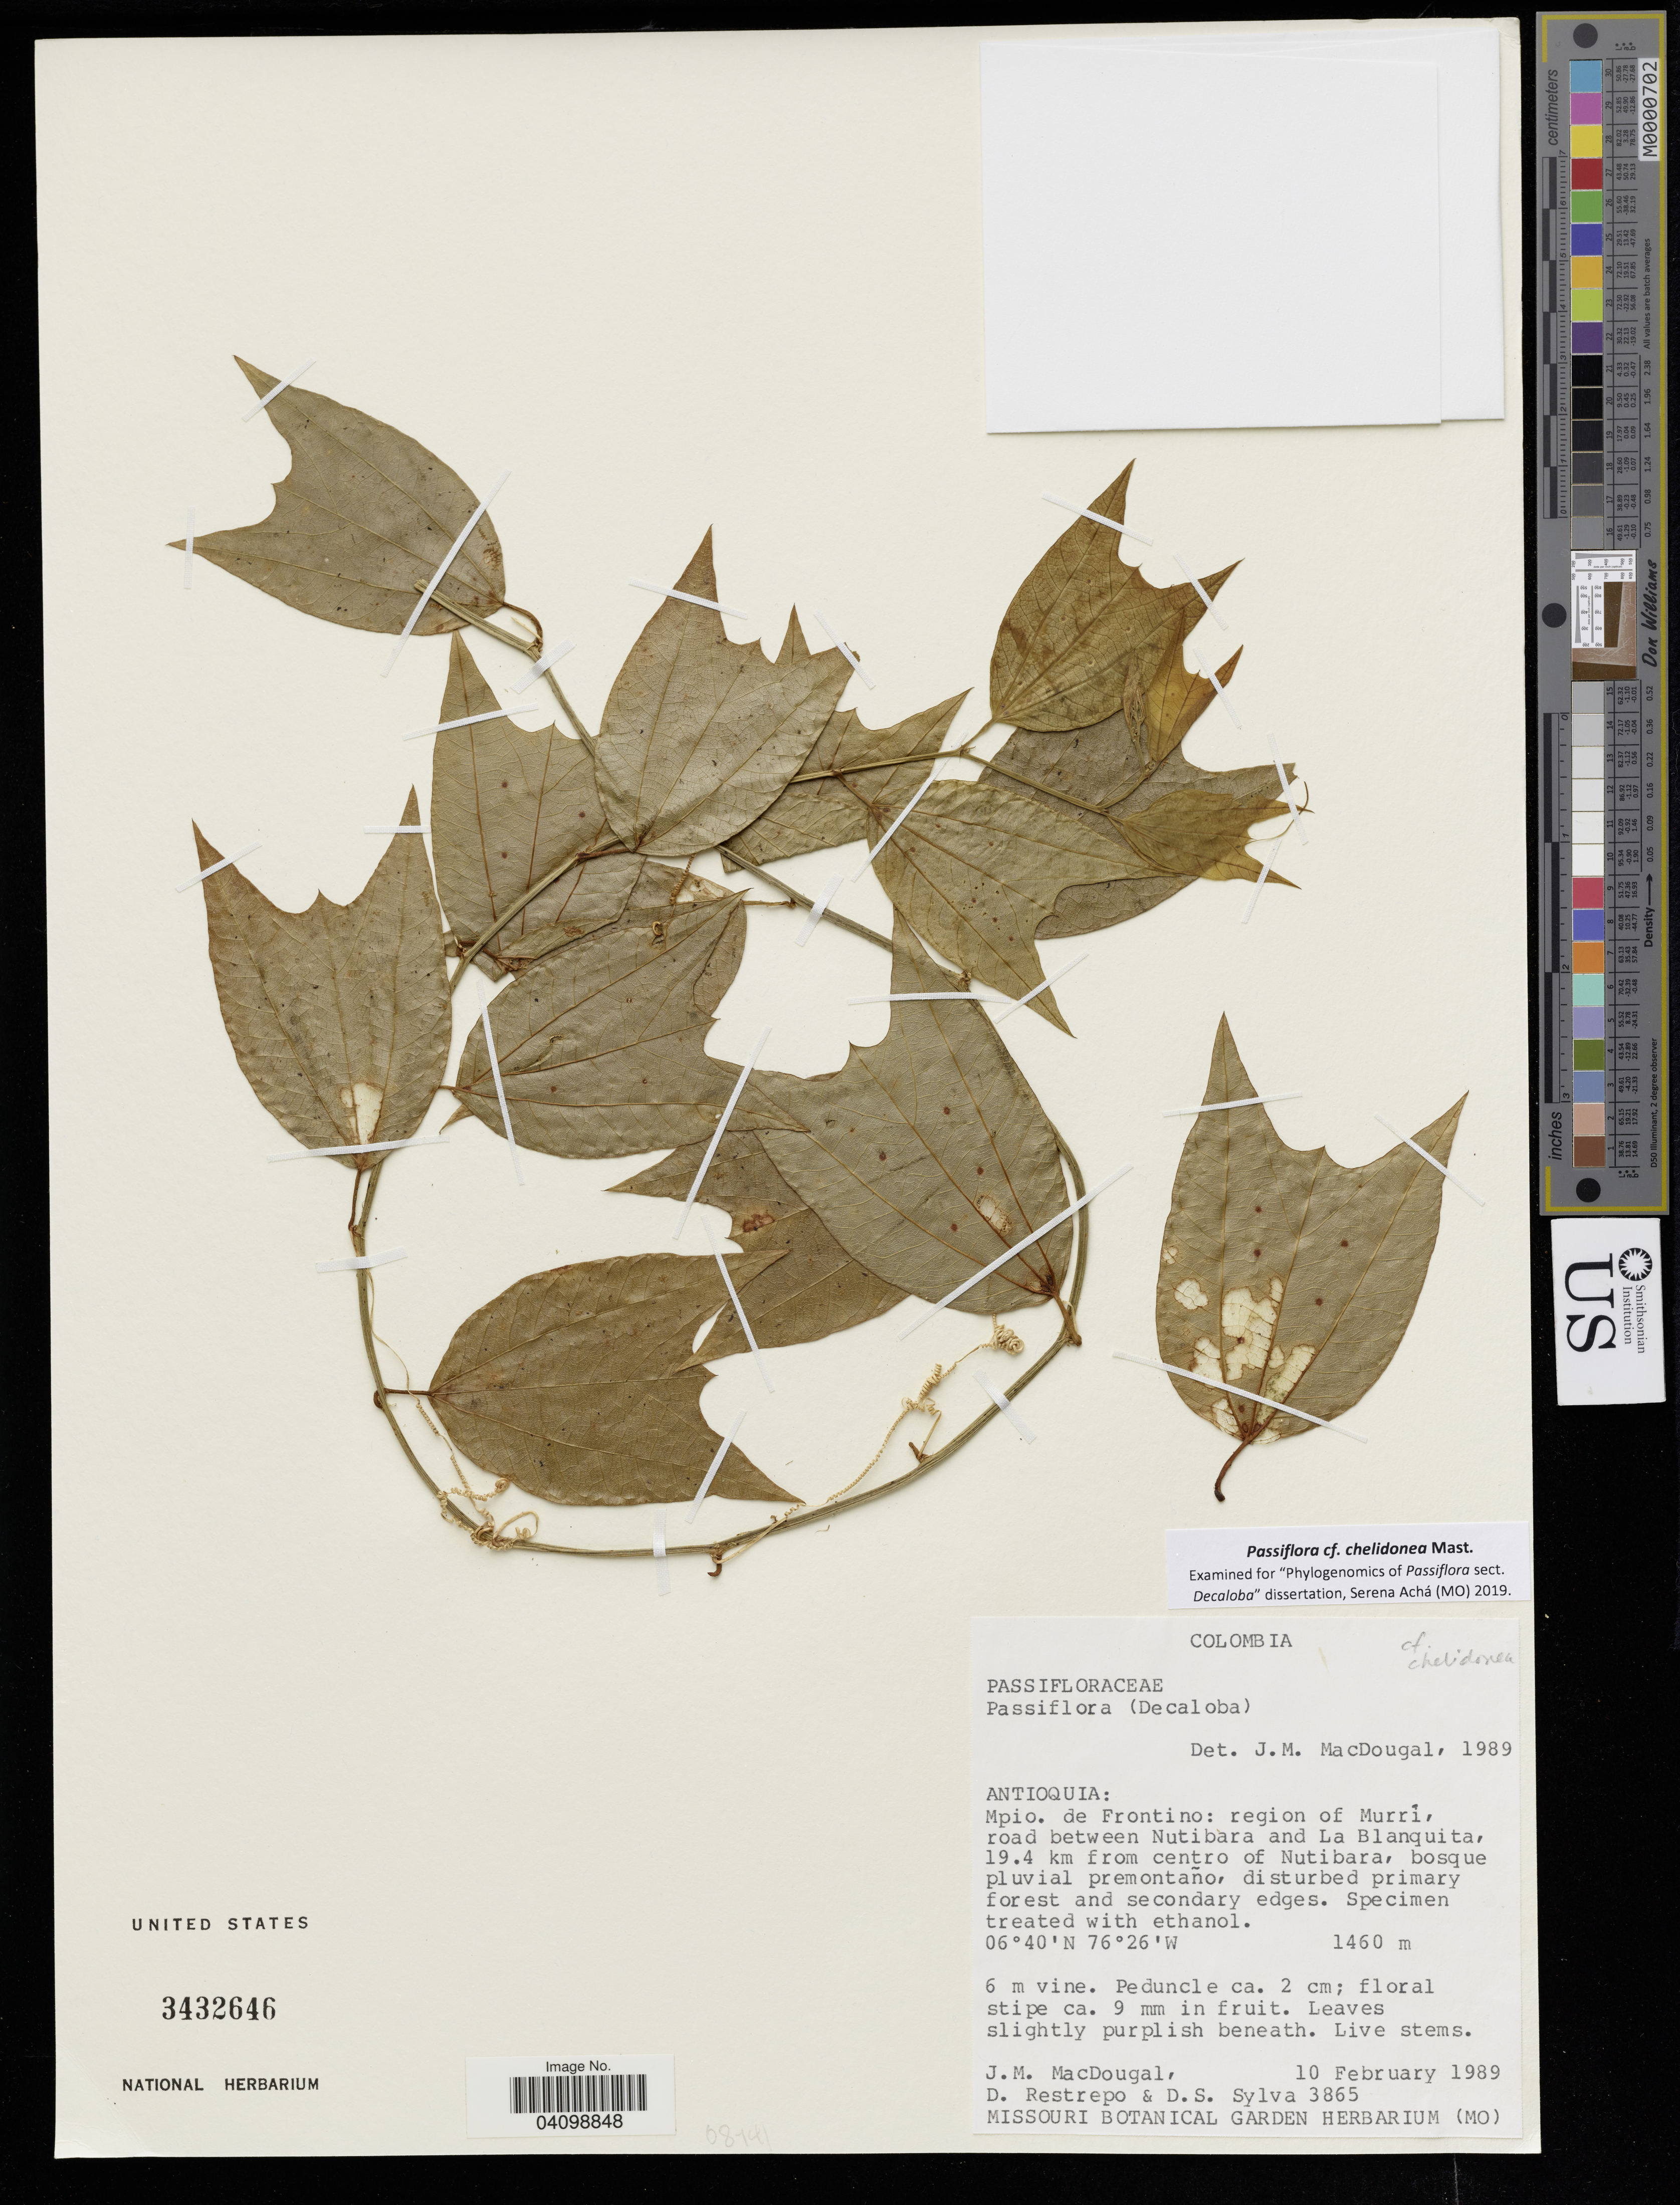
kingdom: Plantae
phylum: Tracheophyta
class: Magnoliopsida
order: Malpighiales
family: Passifloraceae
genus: Passiflora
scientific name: Passiflora chelidonea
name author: Mast.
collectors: J. MacDougall, D. Restrepo & D. Sylva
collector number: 3865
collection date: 1989-02-10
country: Colombia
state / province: Antioquia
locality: Mpio. de Frontino: region of Murri, road between Nutibara and La Blanquita, 19.4 km from centro of Nutibara.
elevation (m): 1460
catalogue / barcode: US 3432646